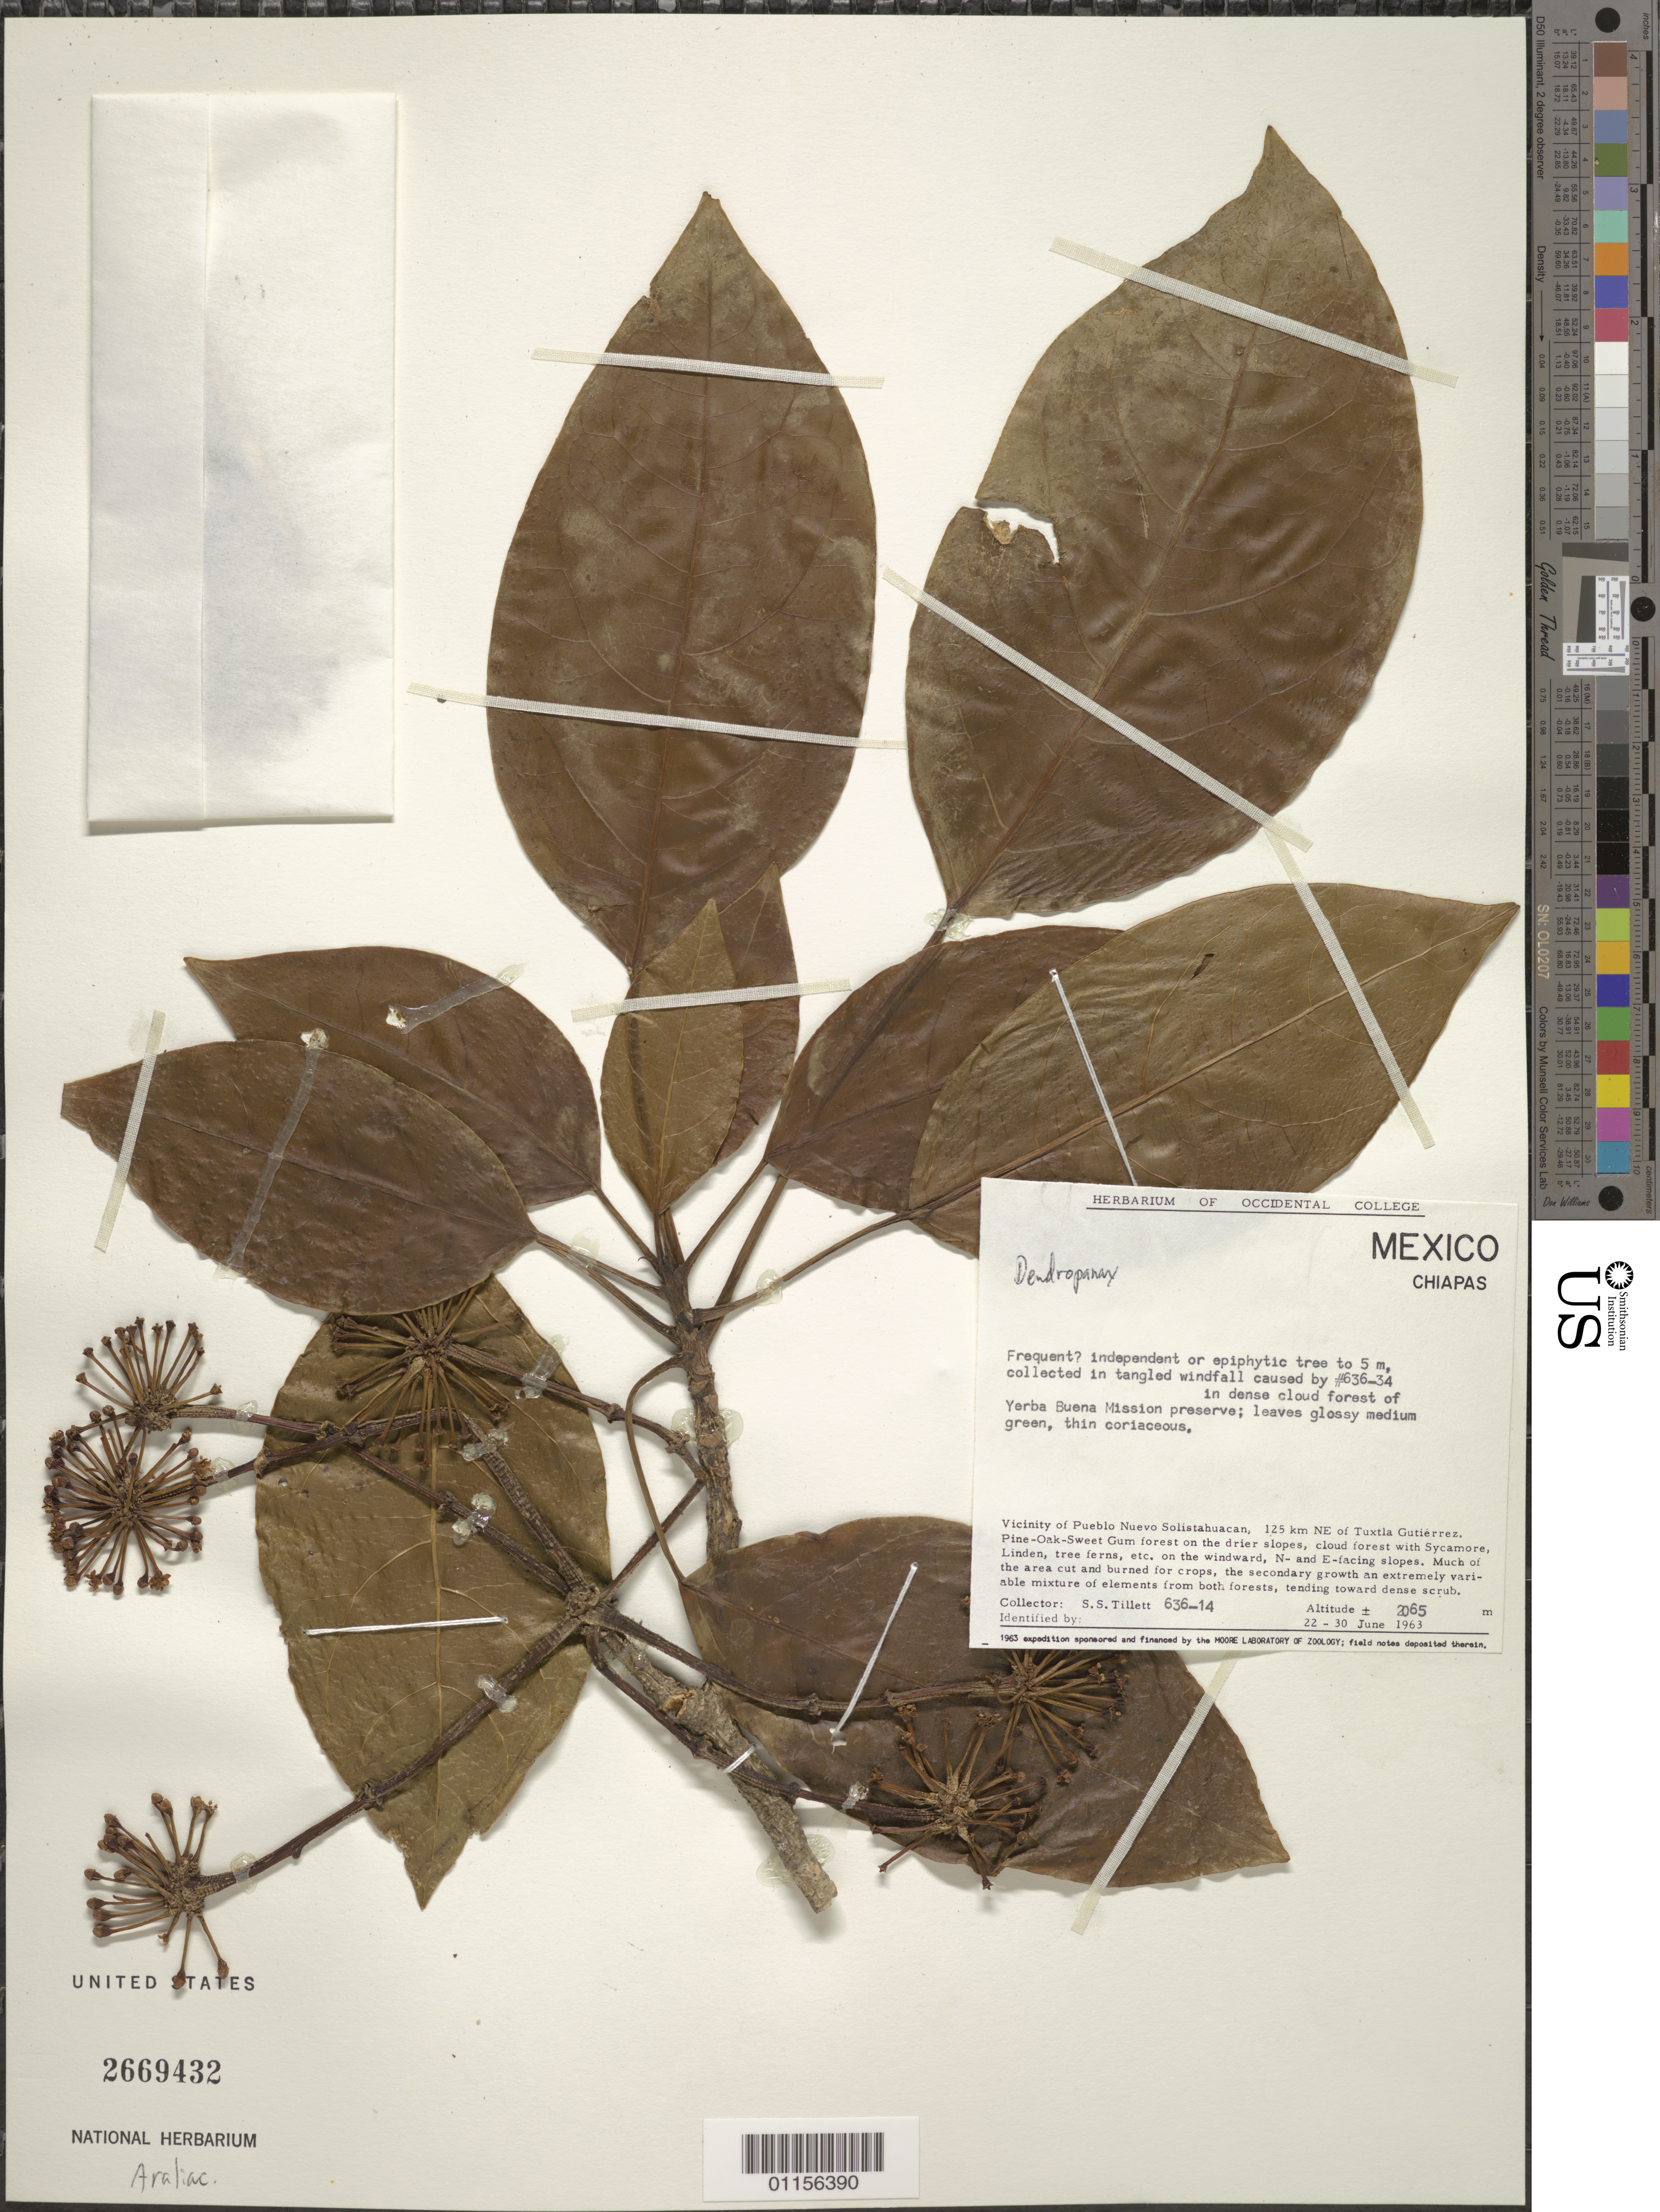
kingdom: Plantae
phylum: Tracheophyta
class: Magnoliopsida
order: Apiales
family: Araliaceae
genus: Dendropanax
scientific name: Dendropanax sp.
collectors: S. S. Tillett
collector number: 636 - 14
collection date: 1963-06-22/1963-06-30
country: Mexico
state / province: Chiapas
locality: Vicinity of Pueblo Nuevo Solistahuacan, 125 km NE of Tuxtla Gutierrez.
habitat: Shrub, in dense cloud forest.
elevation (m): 2065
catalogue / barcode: US 2669432